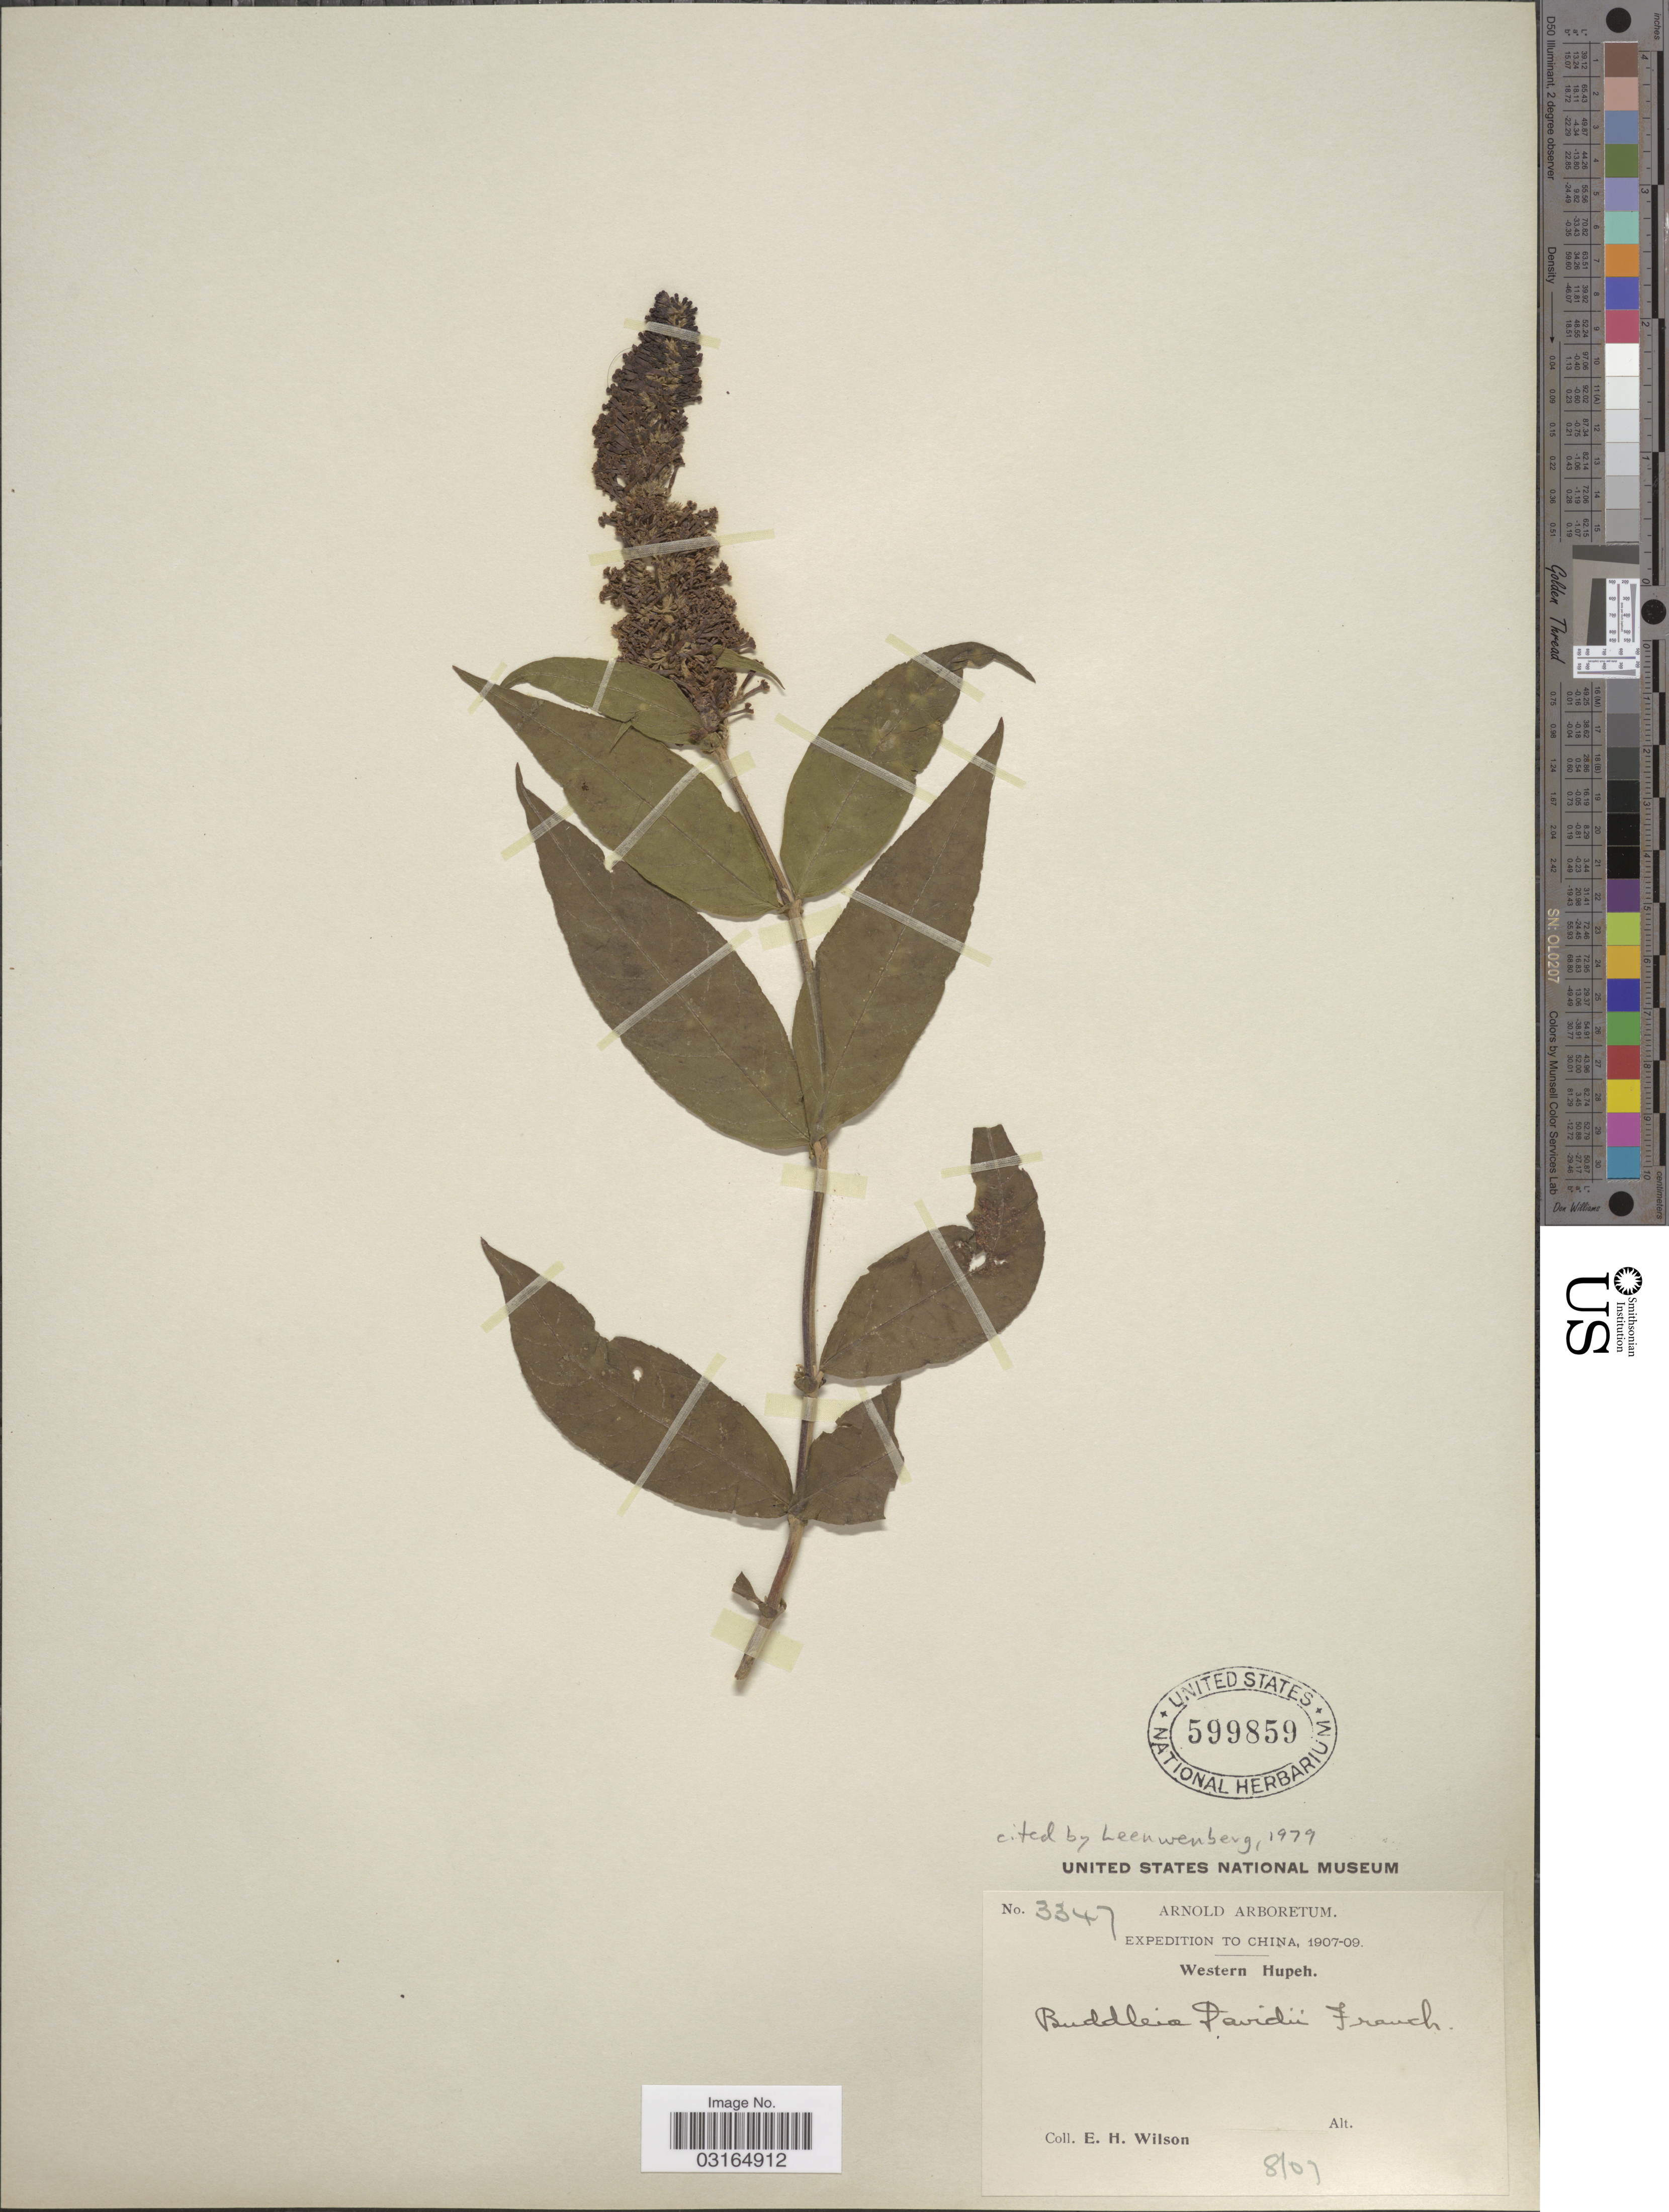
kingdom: Plantae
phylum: Tracheophyta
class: Magnoliopsida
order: Lamiales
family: Scrophulariaceae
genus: Buddleja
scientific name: Buddleja davidii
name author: Franch.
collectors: E. Wilson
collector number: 3347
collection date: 1907-08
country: China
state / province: Hubei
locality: Western Hupeh.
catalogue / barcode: US 599859